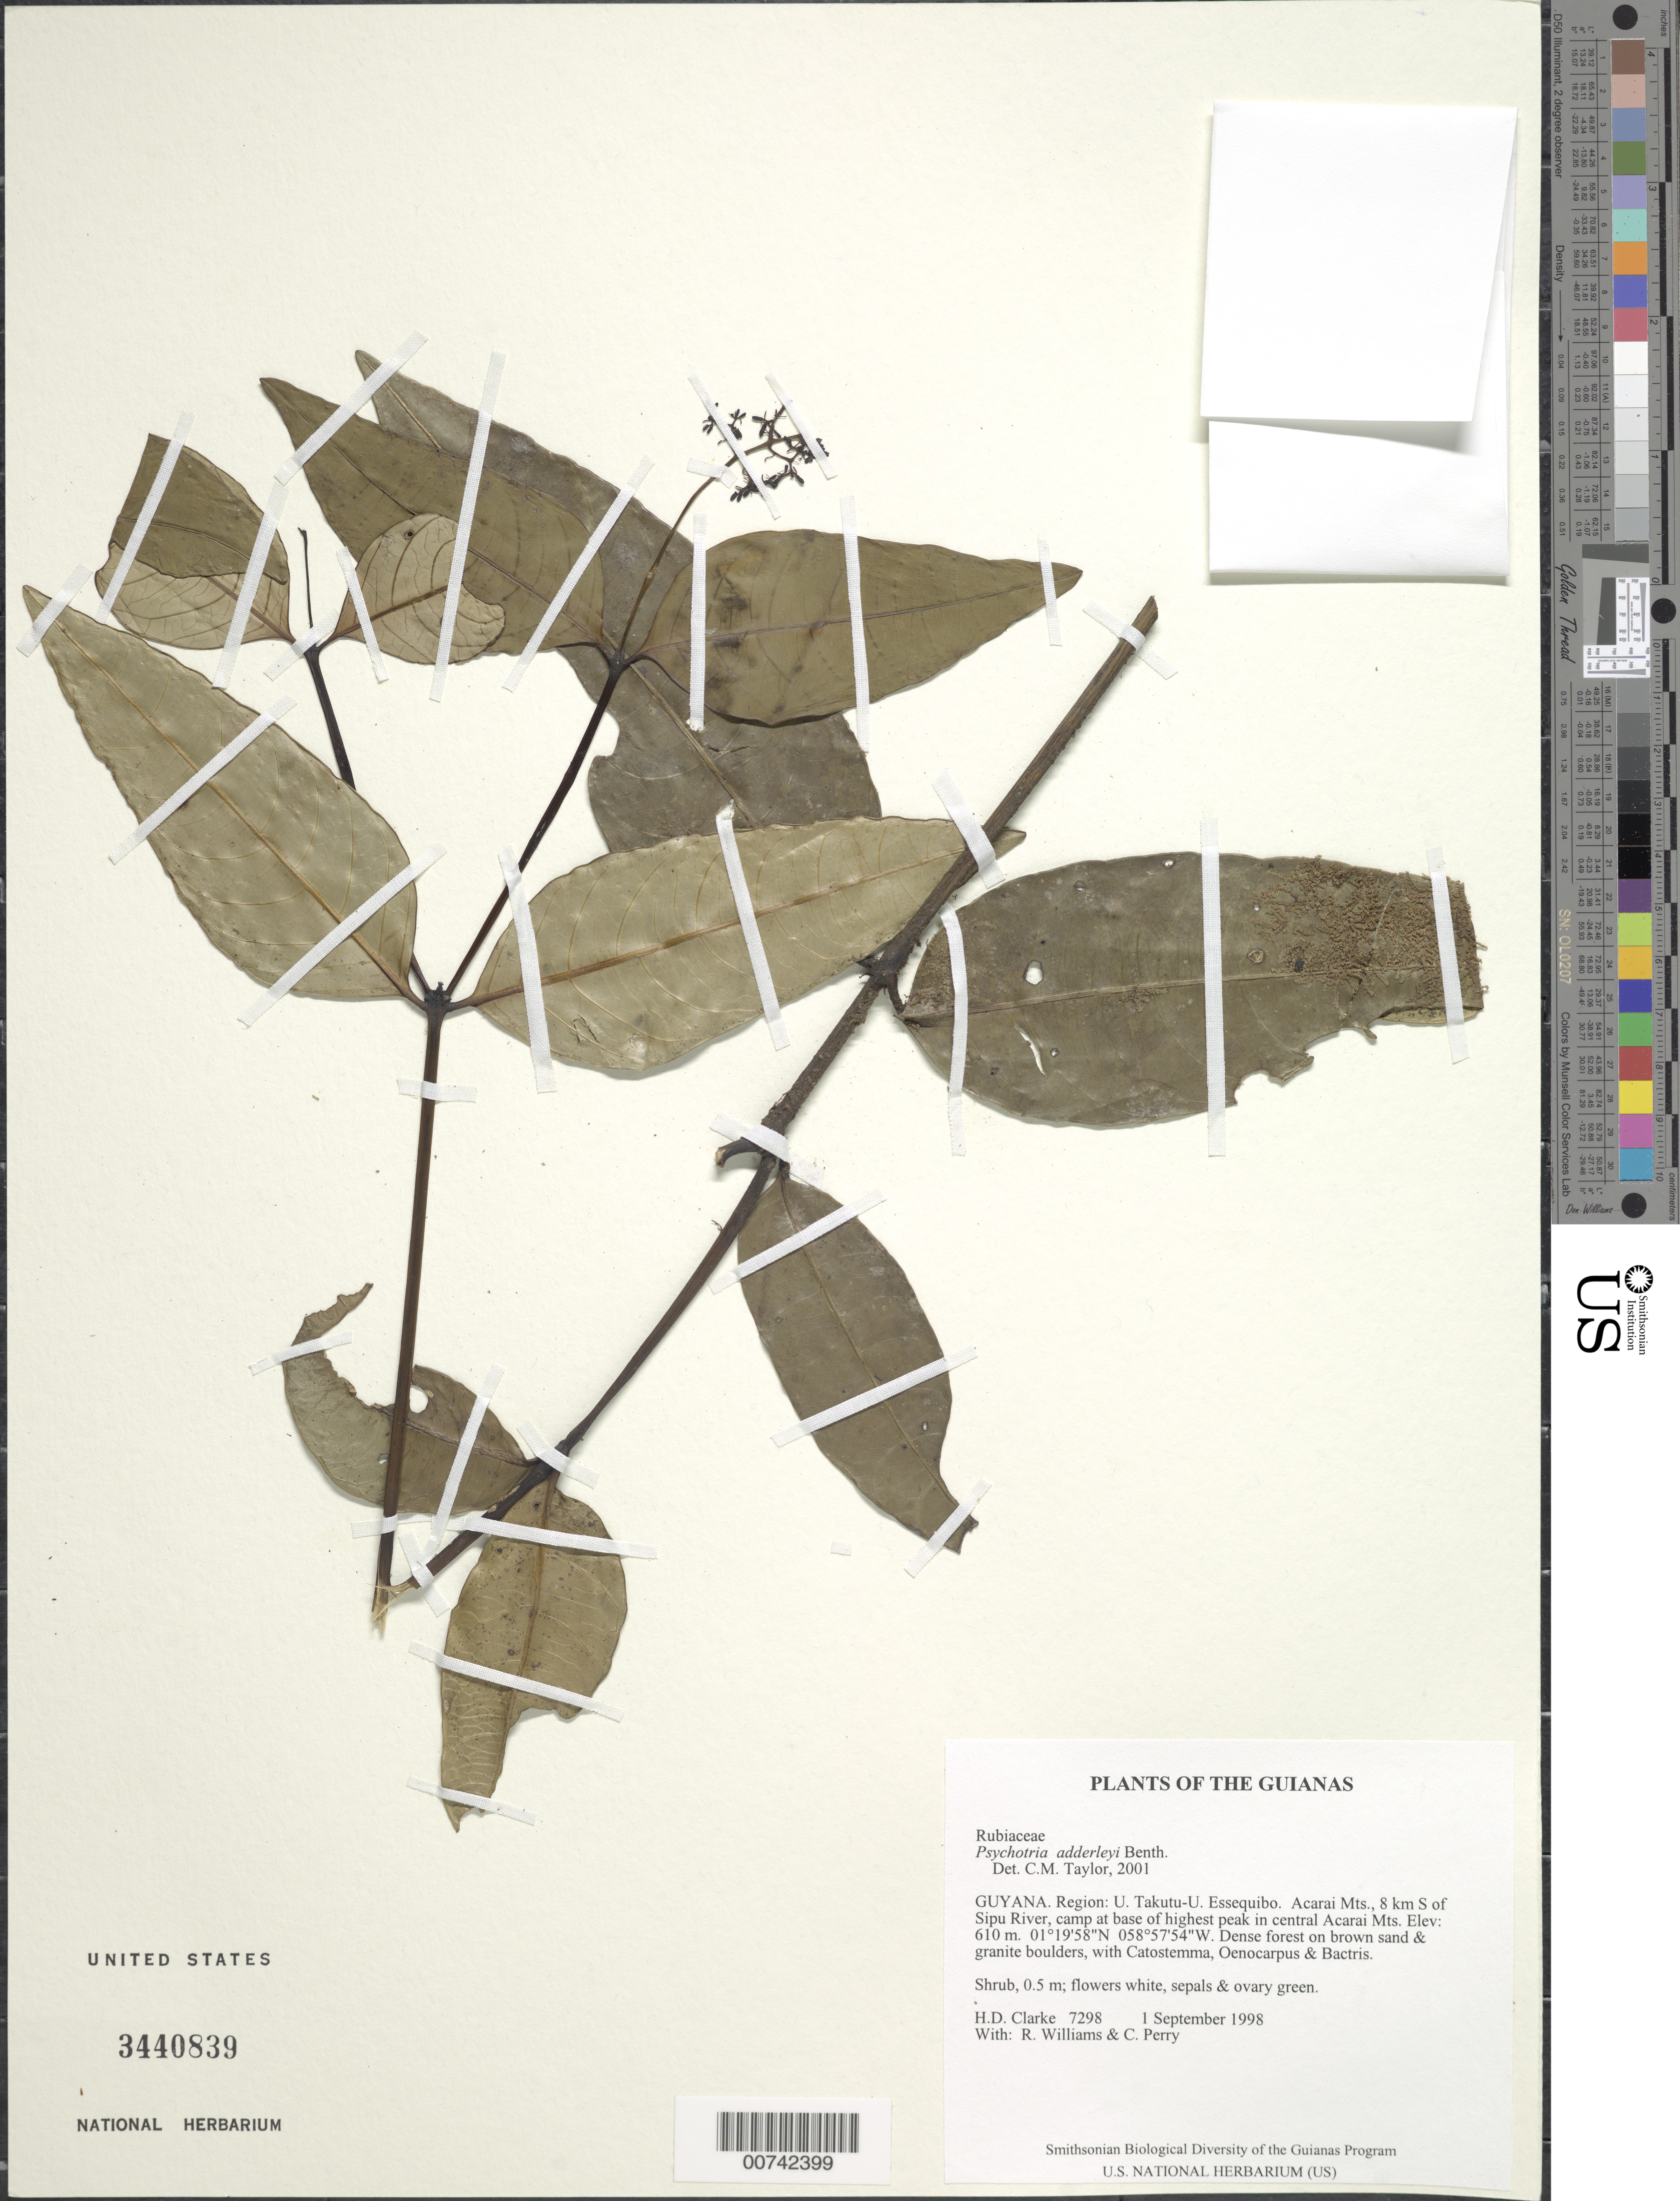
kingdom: Plantae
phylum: Tracheophyta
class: Magnoliopsida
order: Gentianales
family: Rubiaceae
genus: Psychotria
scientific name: Psychotria adderleyi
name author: Steyerm.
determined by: Taylor, Charlotte M.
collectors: H. D. Clarke, R. Williams & C. Perry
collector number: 7298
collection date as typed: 1 September 1998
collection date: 1998-09-01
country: Guyana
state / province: U. Takutu-U. Essequibo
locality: Acarai Mts., 10 km S of Sipu River, summit of highest peak in central Acarai Mts.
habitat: Dense forest on brown sand & granite boulders, with Catostemma, Oenocarpus & Bactris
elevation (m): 1100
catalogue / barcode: US 3440839